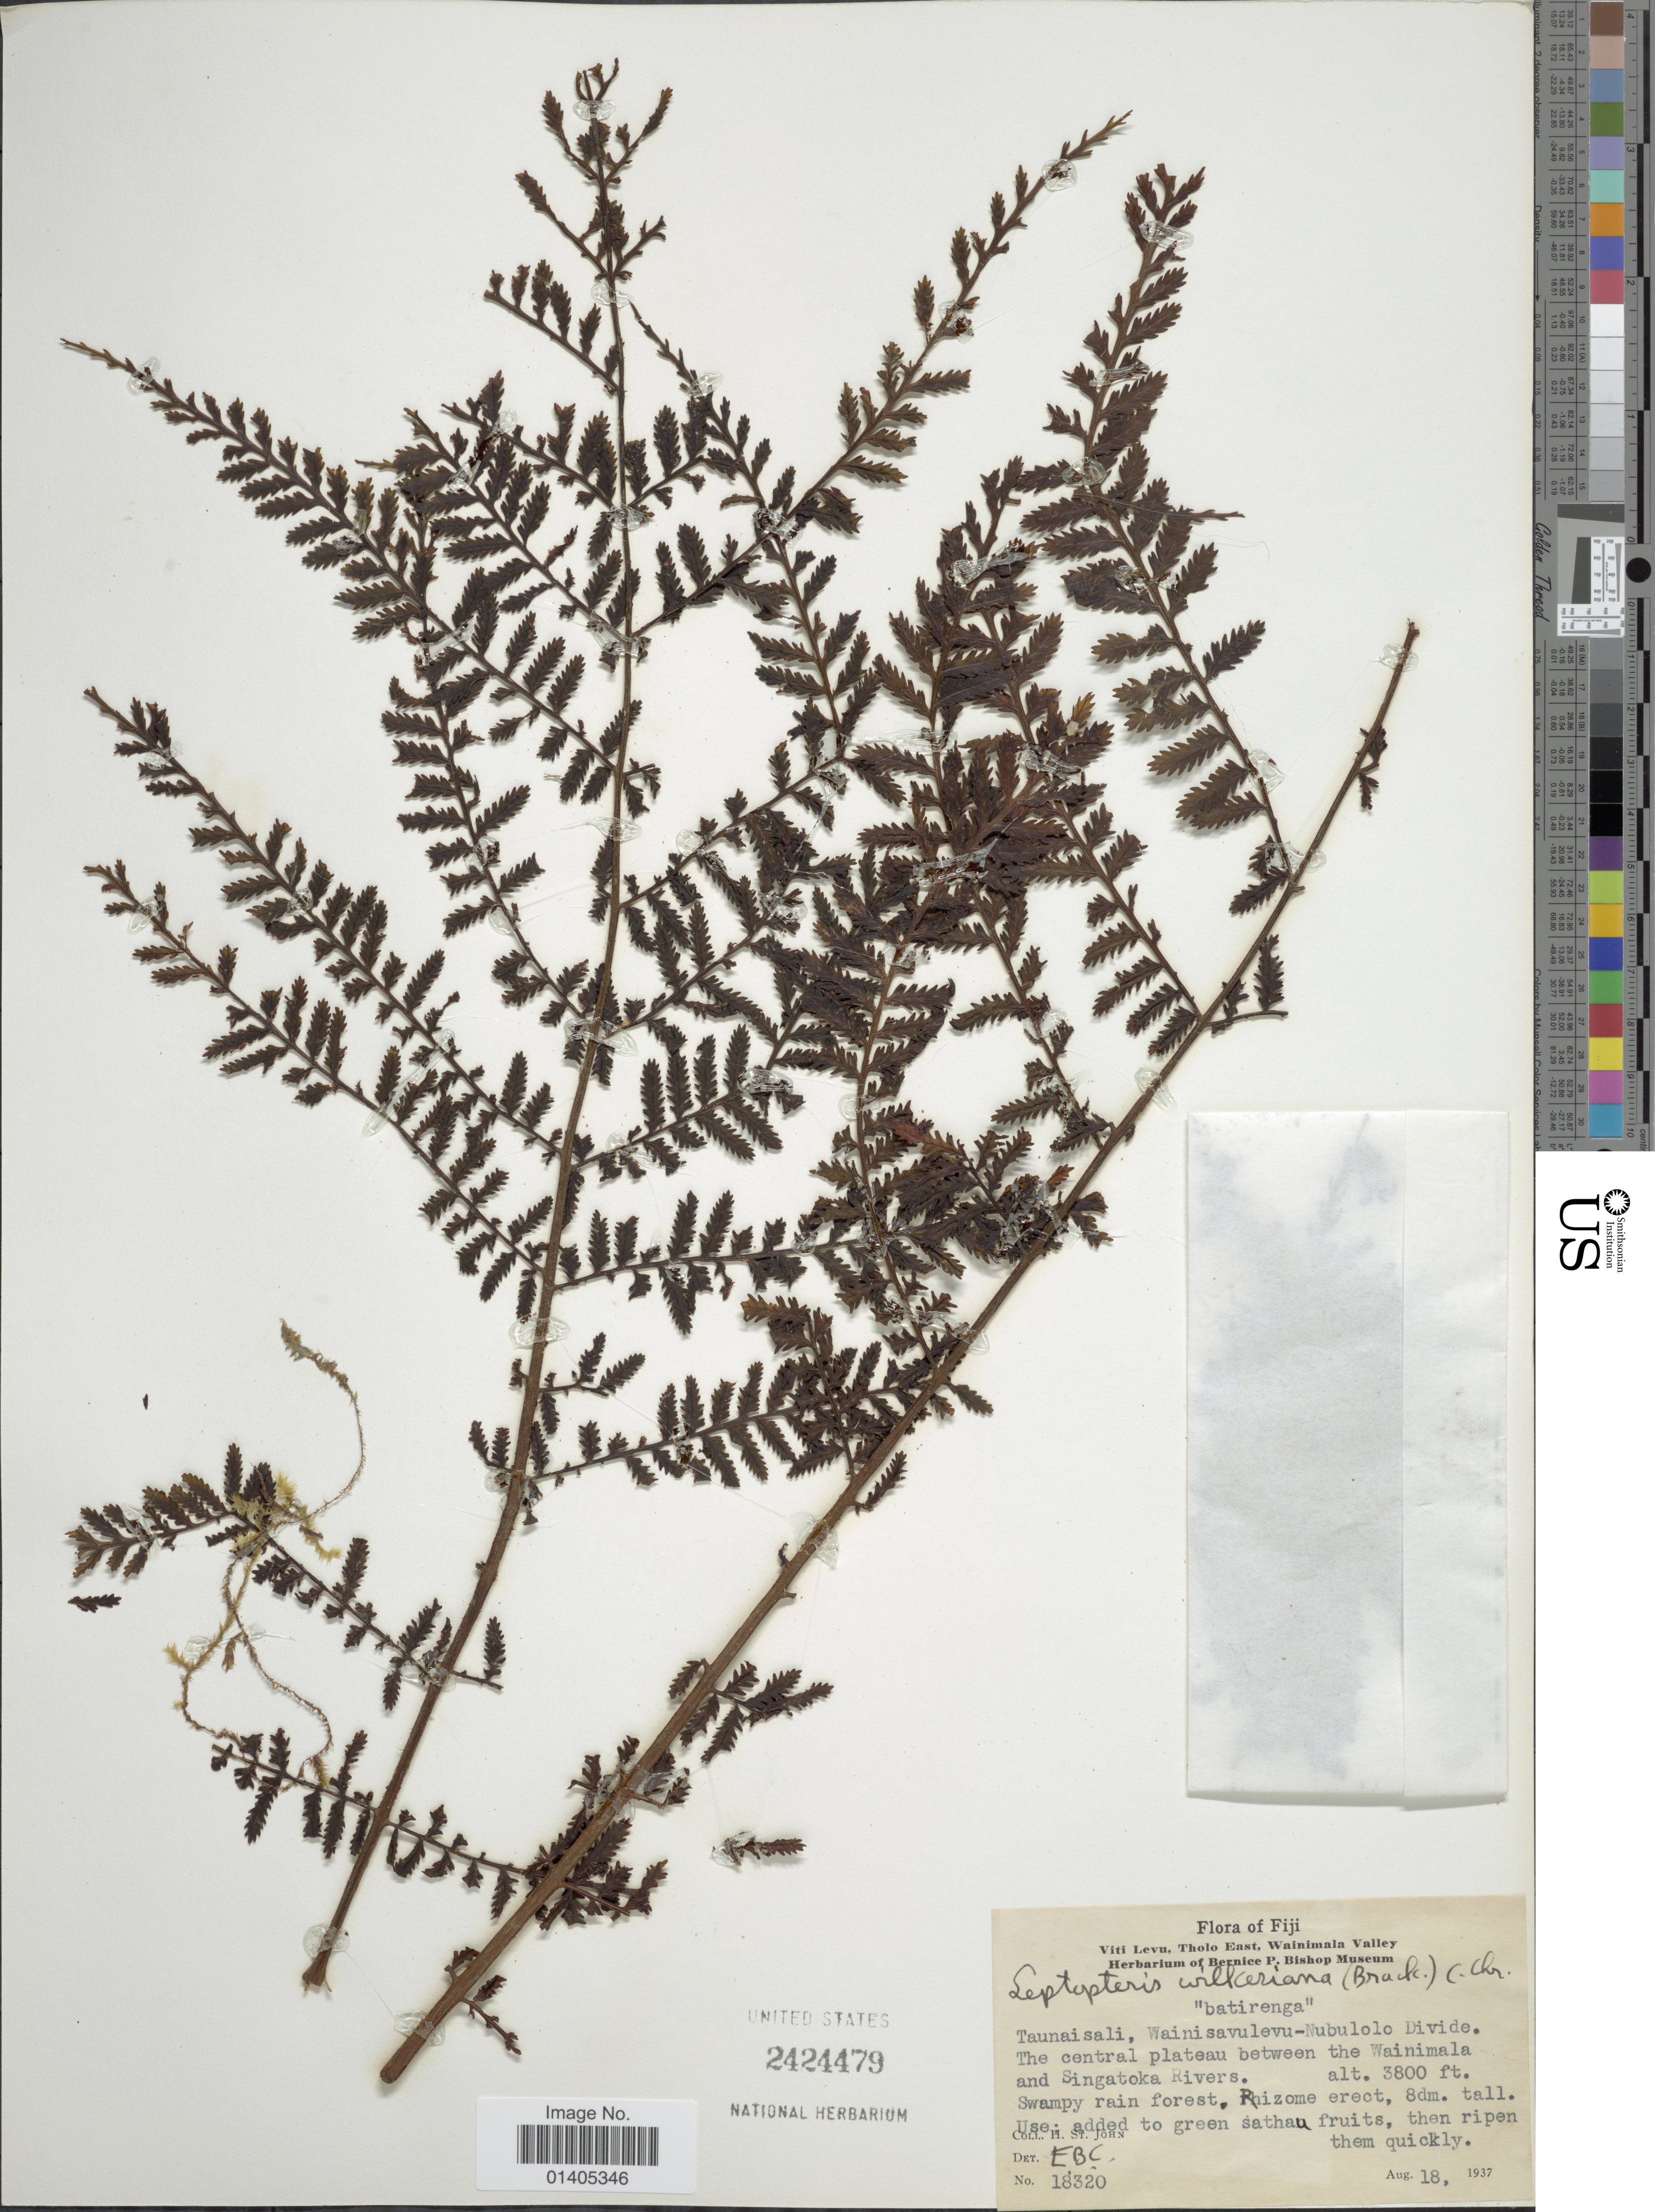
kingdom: Plantae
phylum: Tracheophyta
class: Polypodiopsida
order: Osmundales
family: Osmundaceae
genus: Leptopteris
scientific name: Leptopteris wilkesiana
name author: (Brack.) Christ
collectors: H. St. John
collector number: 18320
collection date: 1937-08-18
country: Fiji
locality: Taunaisali, Wainisavulevu-Nubulolo Divide. The Central plateau between the Wainimala and Singatoka Rivers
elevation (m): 1158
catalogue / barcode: US 2424479